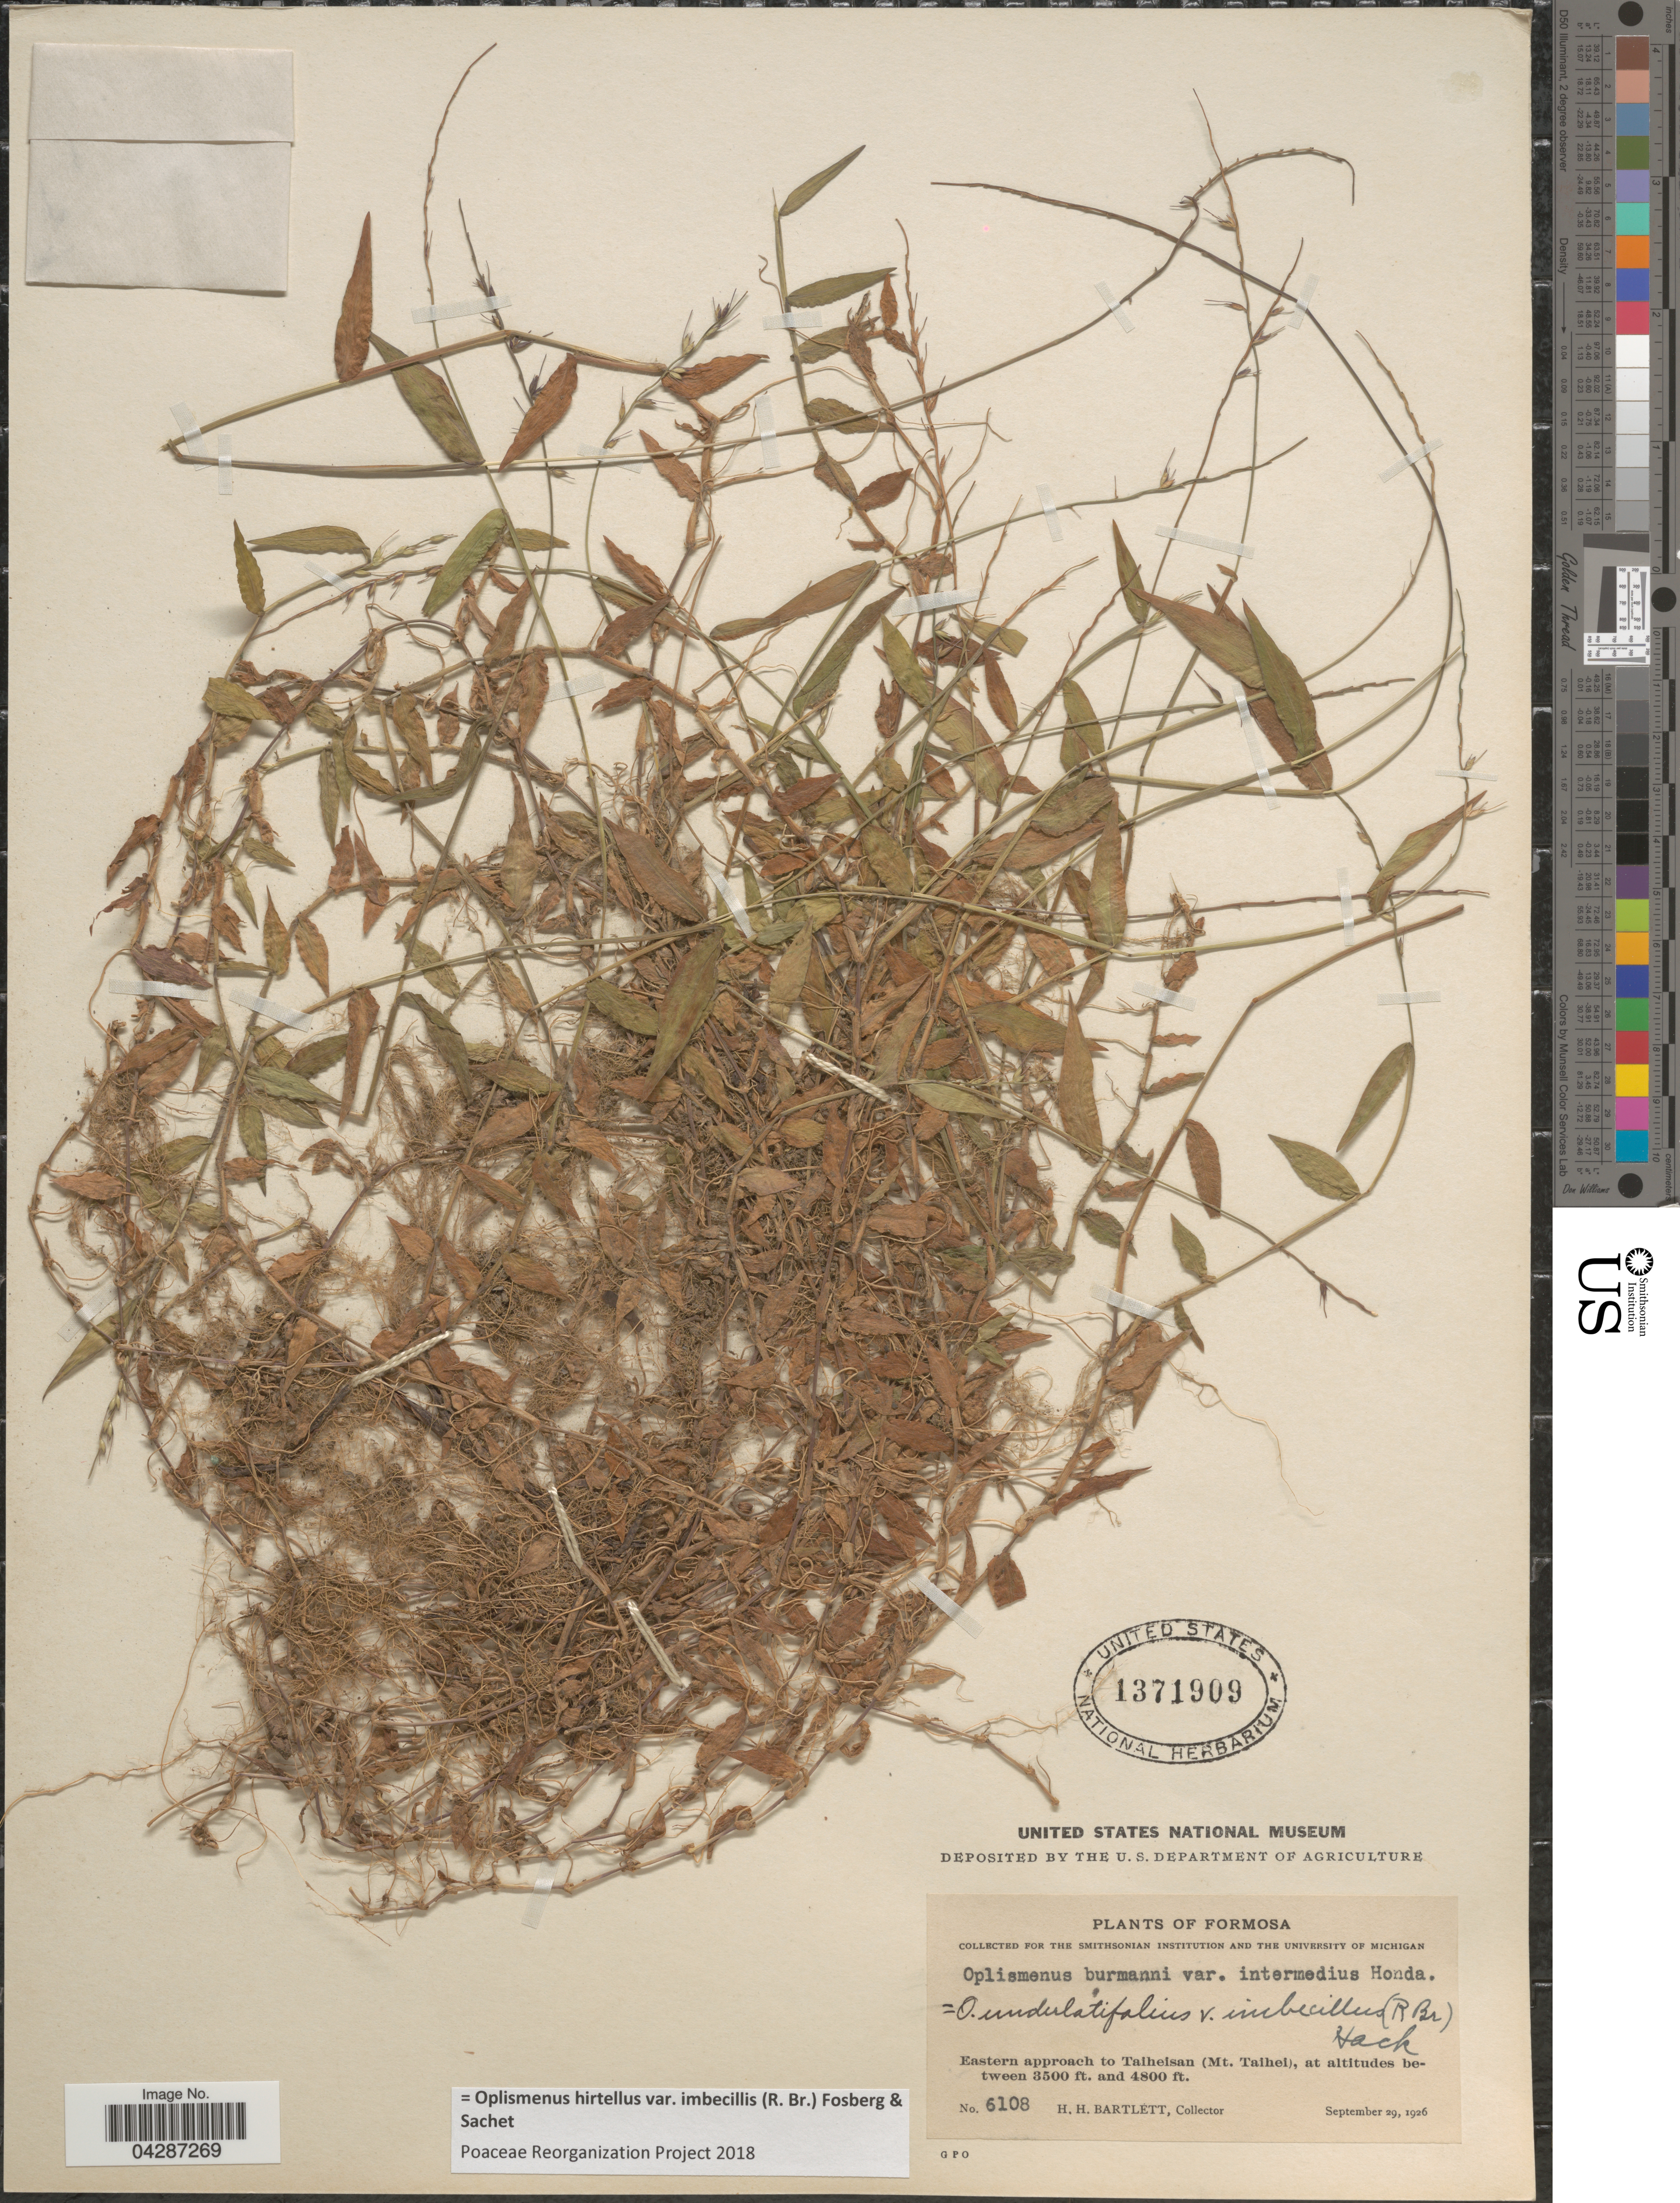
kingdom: Plantae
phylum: Tracheophyta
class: Liliopsida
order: Poales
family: Poaceae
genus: Oplismenus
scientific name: Oplismenus hirtellus var. imbecillis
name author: (R. Br.) Fosberg & Sachet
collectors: H. H. Bartlett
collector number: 6108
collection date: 1926-09-29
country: Taiwan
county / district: Yilan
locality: Formosa. Eastern approach to Taiheisan (Mt. Taihei).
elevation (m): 1067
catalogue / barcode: US 1371909